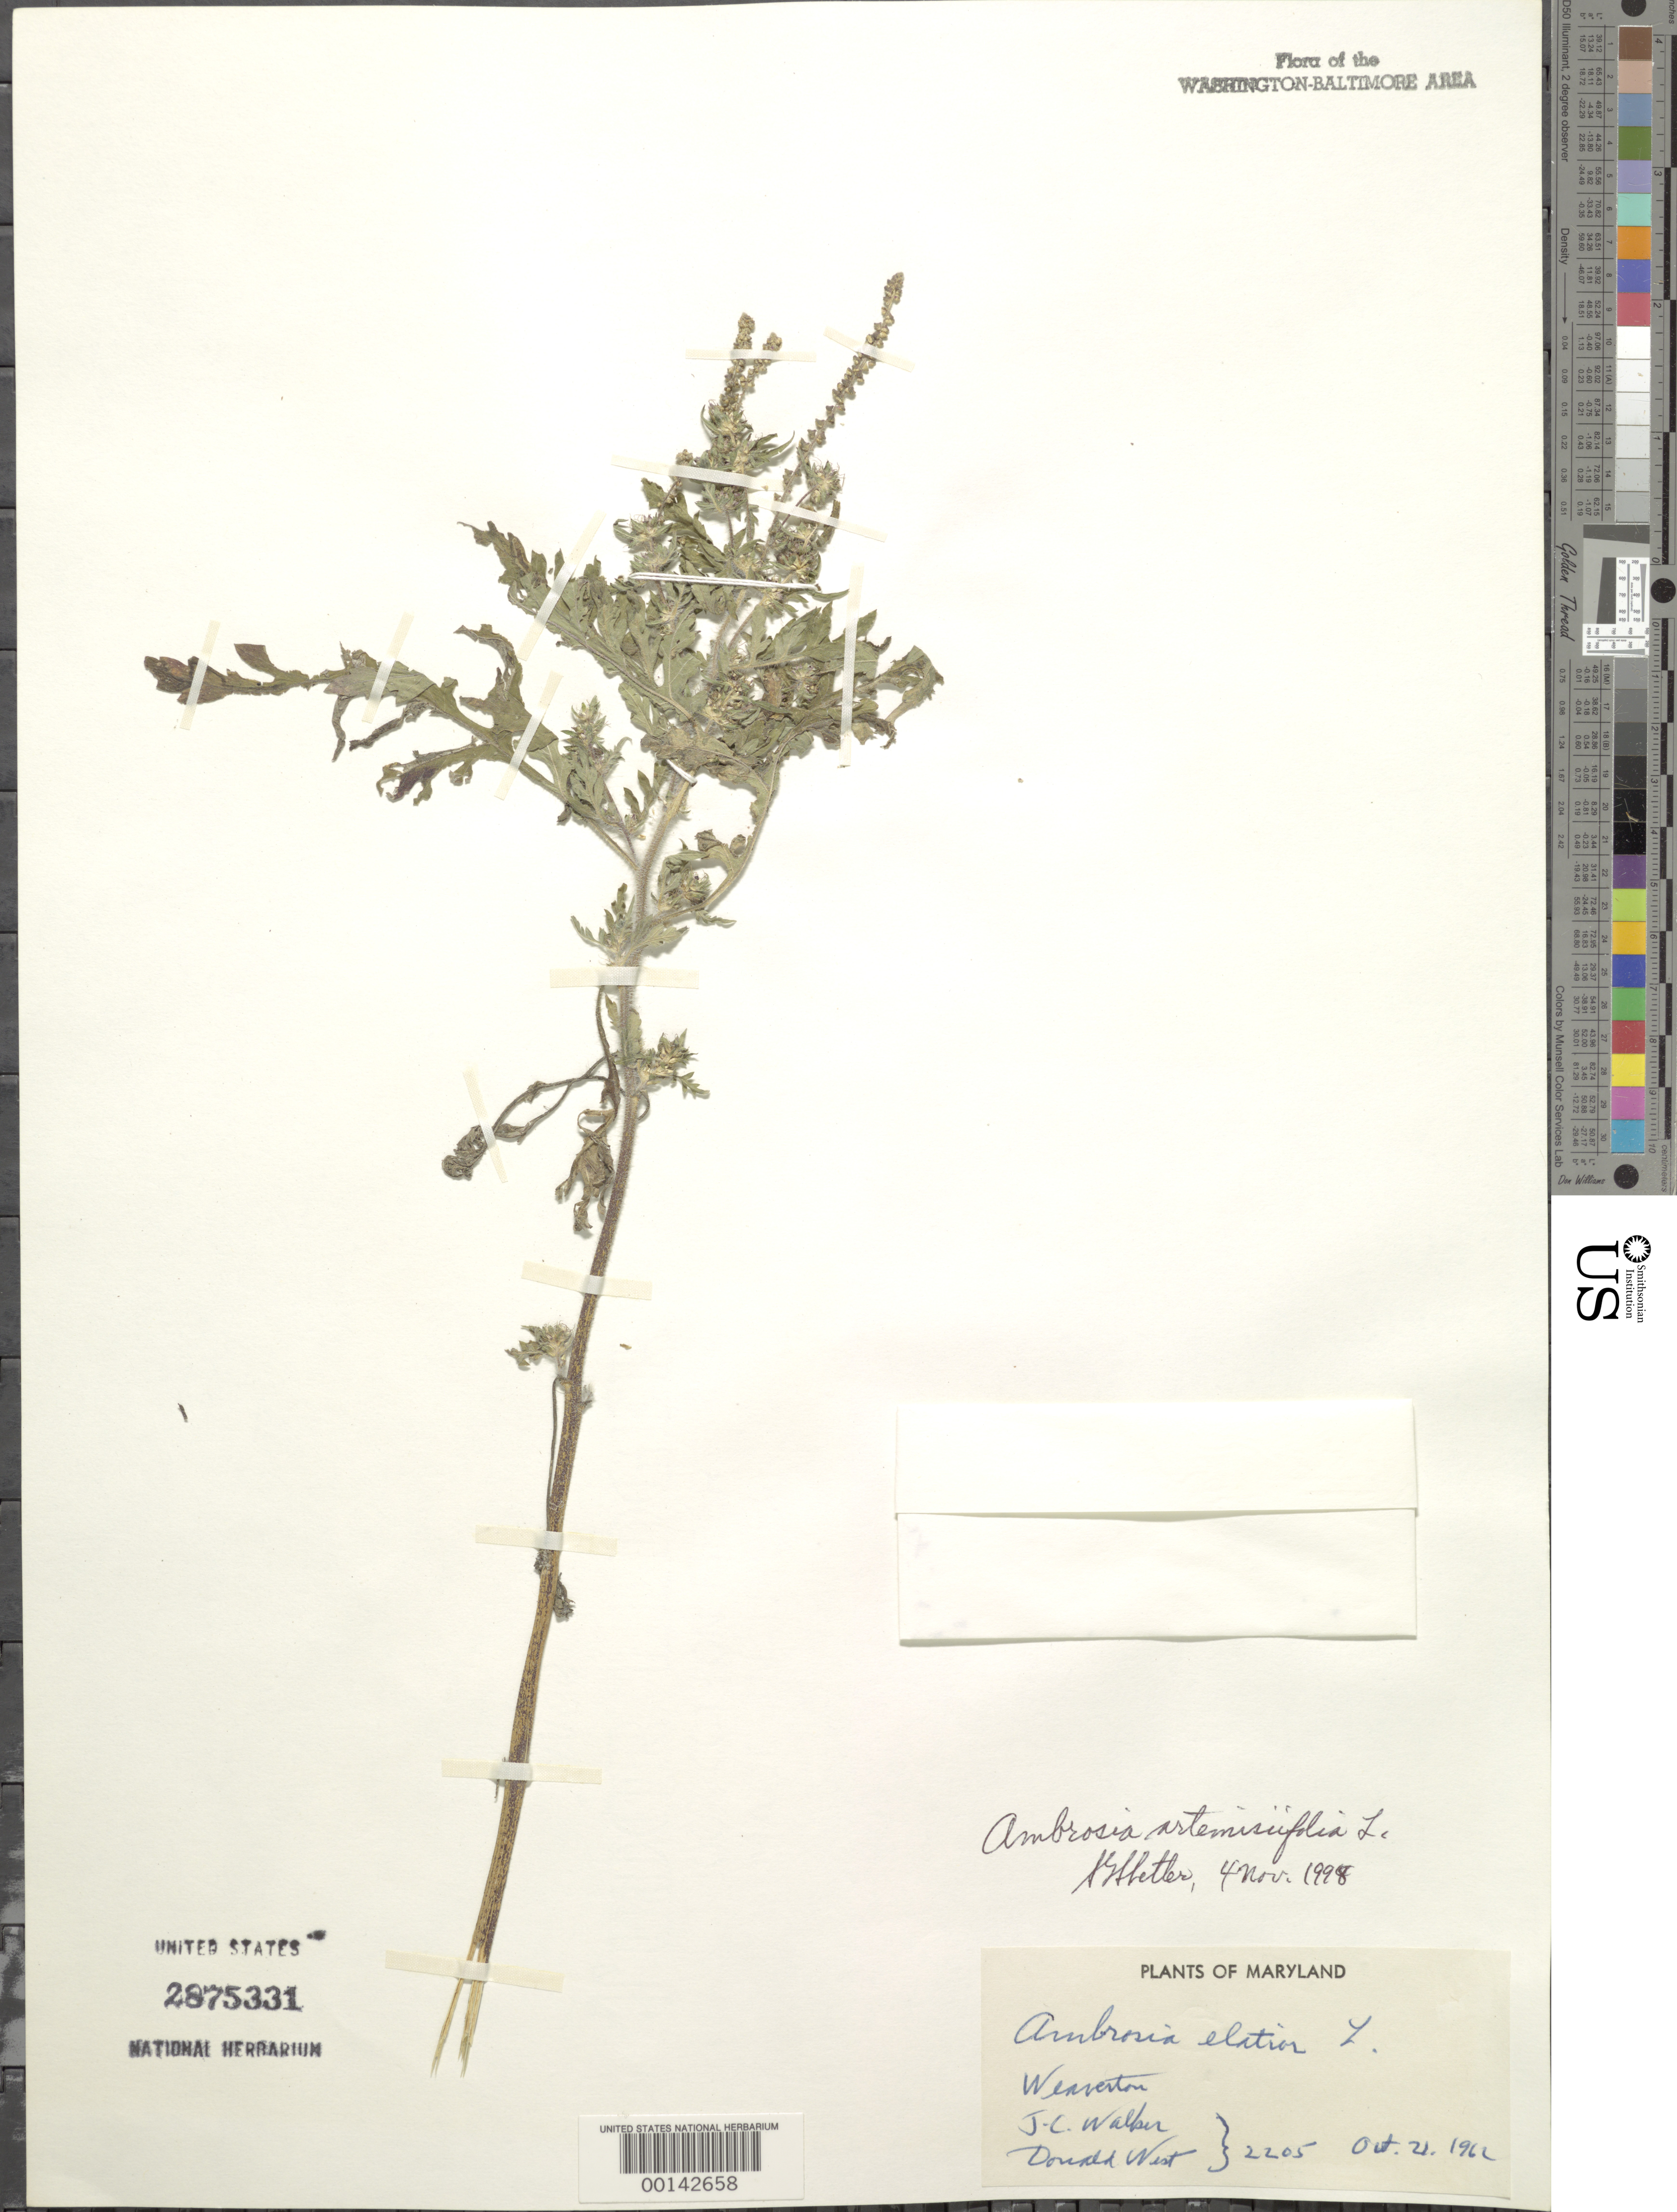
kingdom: Plantae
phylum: Tracheophyta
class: Magnoliopsida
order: Asterales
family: Asteraceae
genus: Ambrosia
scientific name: Ambrosia artemisiifolia var. elatior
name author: (L.) Descourt.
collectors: J. Walker & D. West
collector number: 2205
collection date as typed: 21 Oct 1962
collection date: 1962-10-21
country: United States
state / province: Maryland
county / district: Baltimore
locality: Weaverton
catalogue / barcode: US 2875331